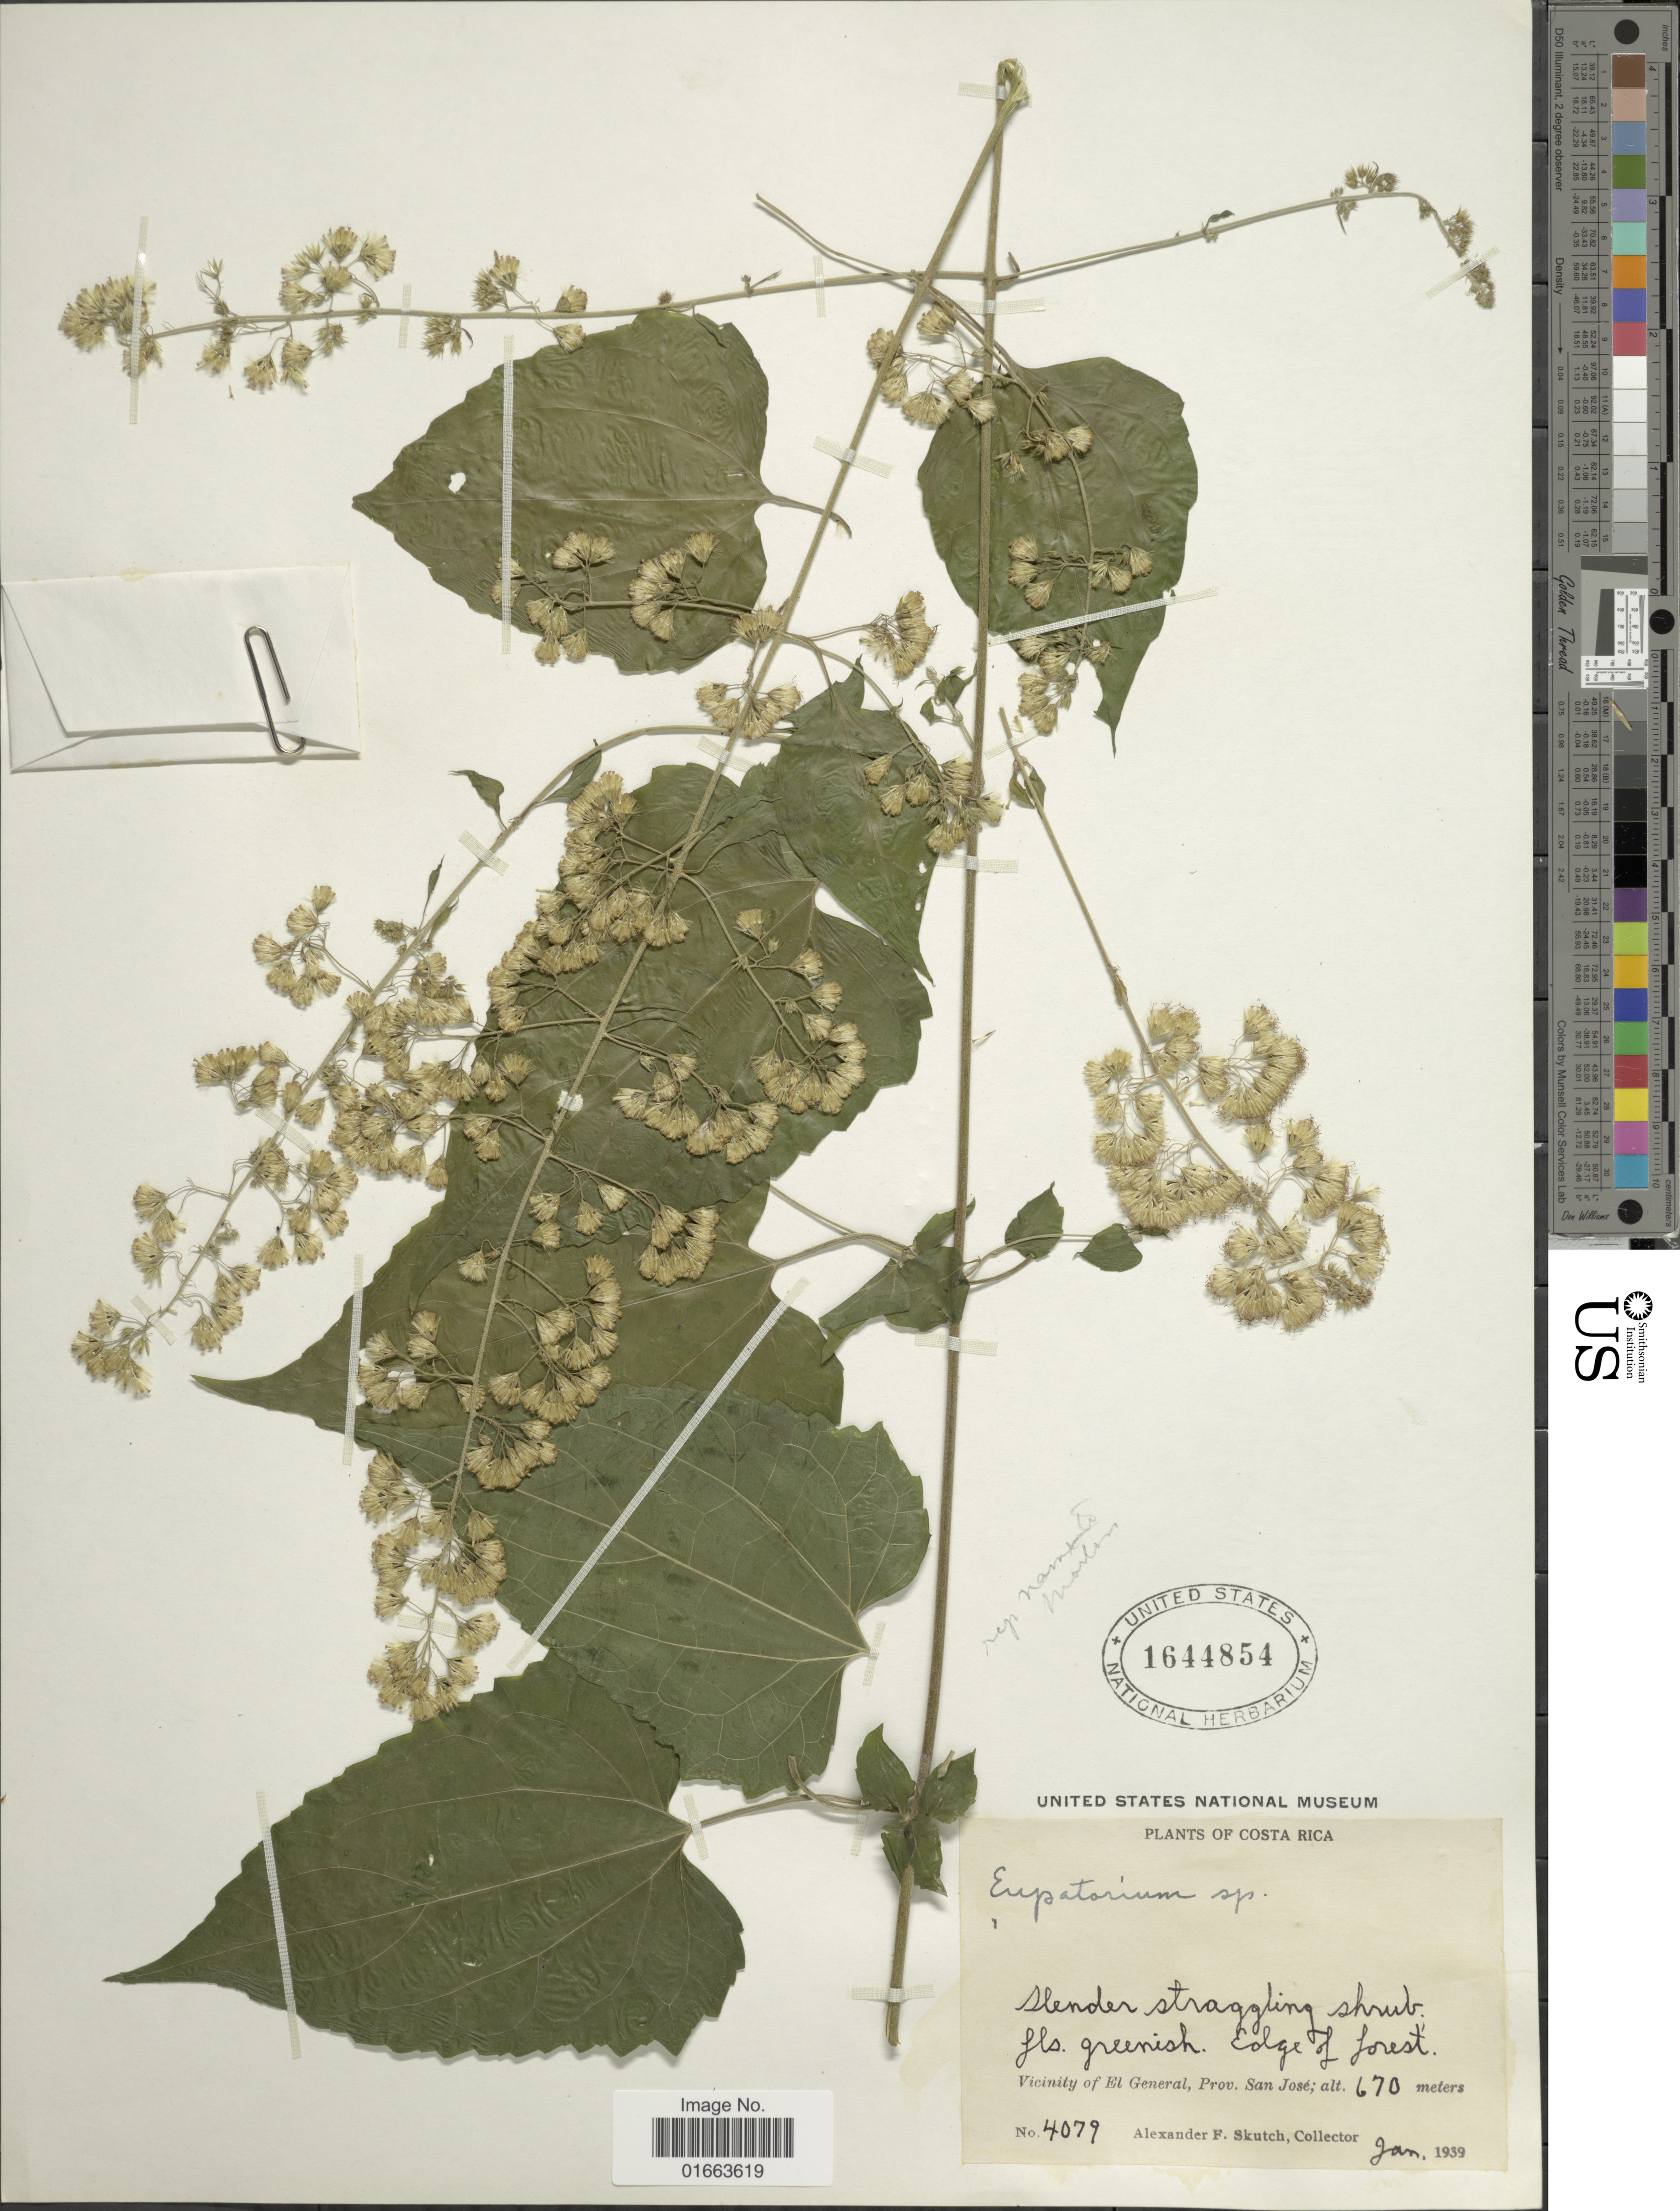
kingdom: Plantae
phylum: Tracheophyta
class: Magnoliopsida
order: Asterales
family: Asteraceae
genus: Koanophyllon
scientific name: Koanophyllon solidaginoides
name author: (Kunth) R.M. King & H. Rob.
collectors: A. F. Skutch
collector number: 4079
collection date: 1939-01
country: Costa Rica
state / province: San José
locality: Slender straggling shrub, edge of forest, Vicinity of El General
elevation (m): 670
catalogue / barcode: US 1644854